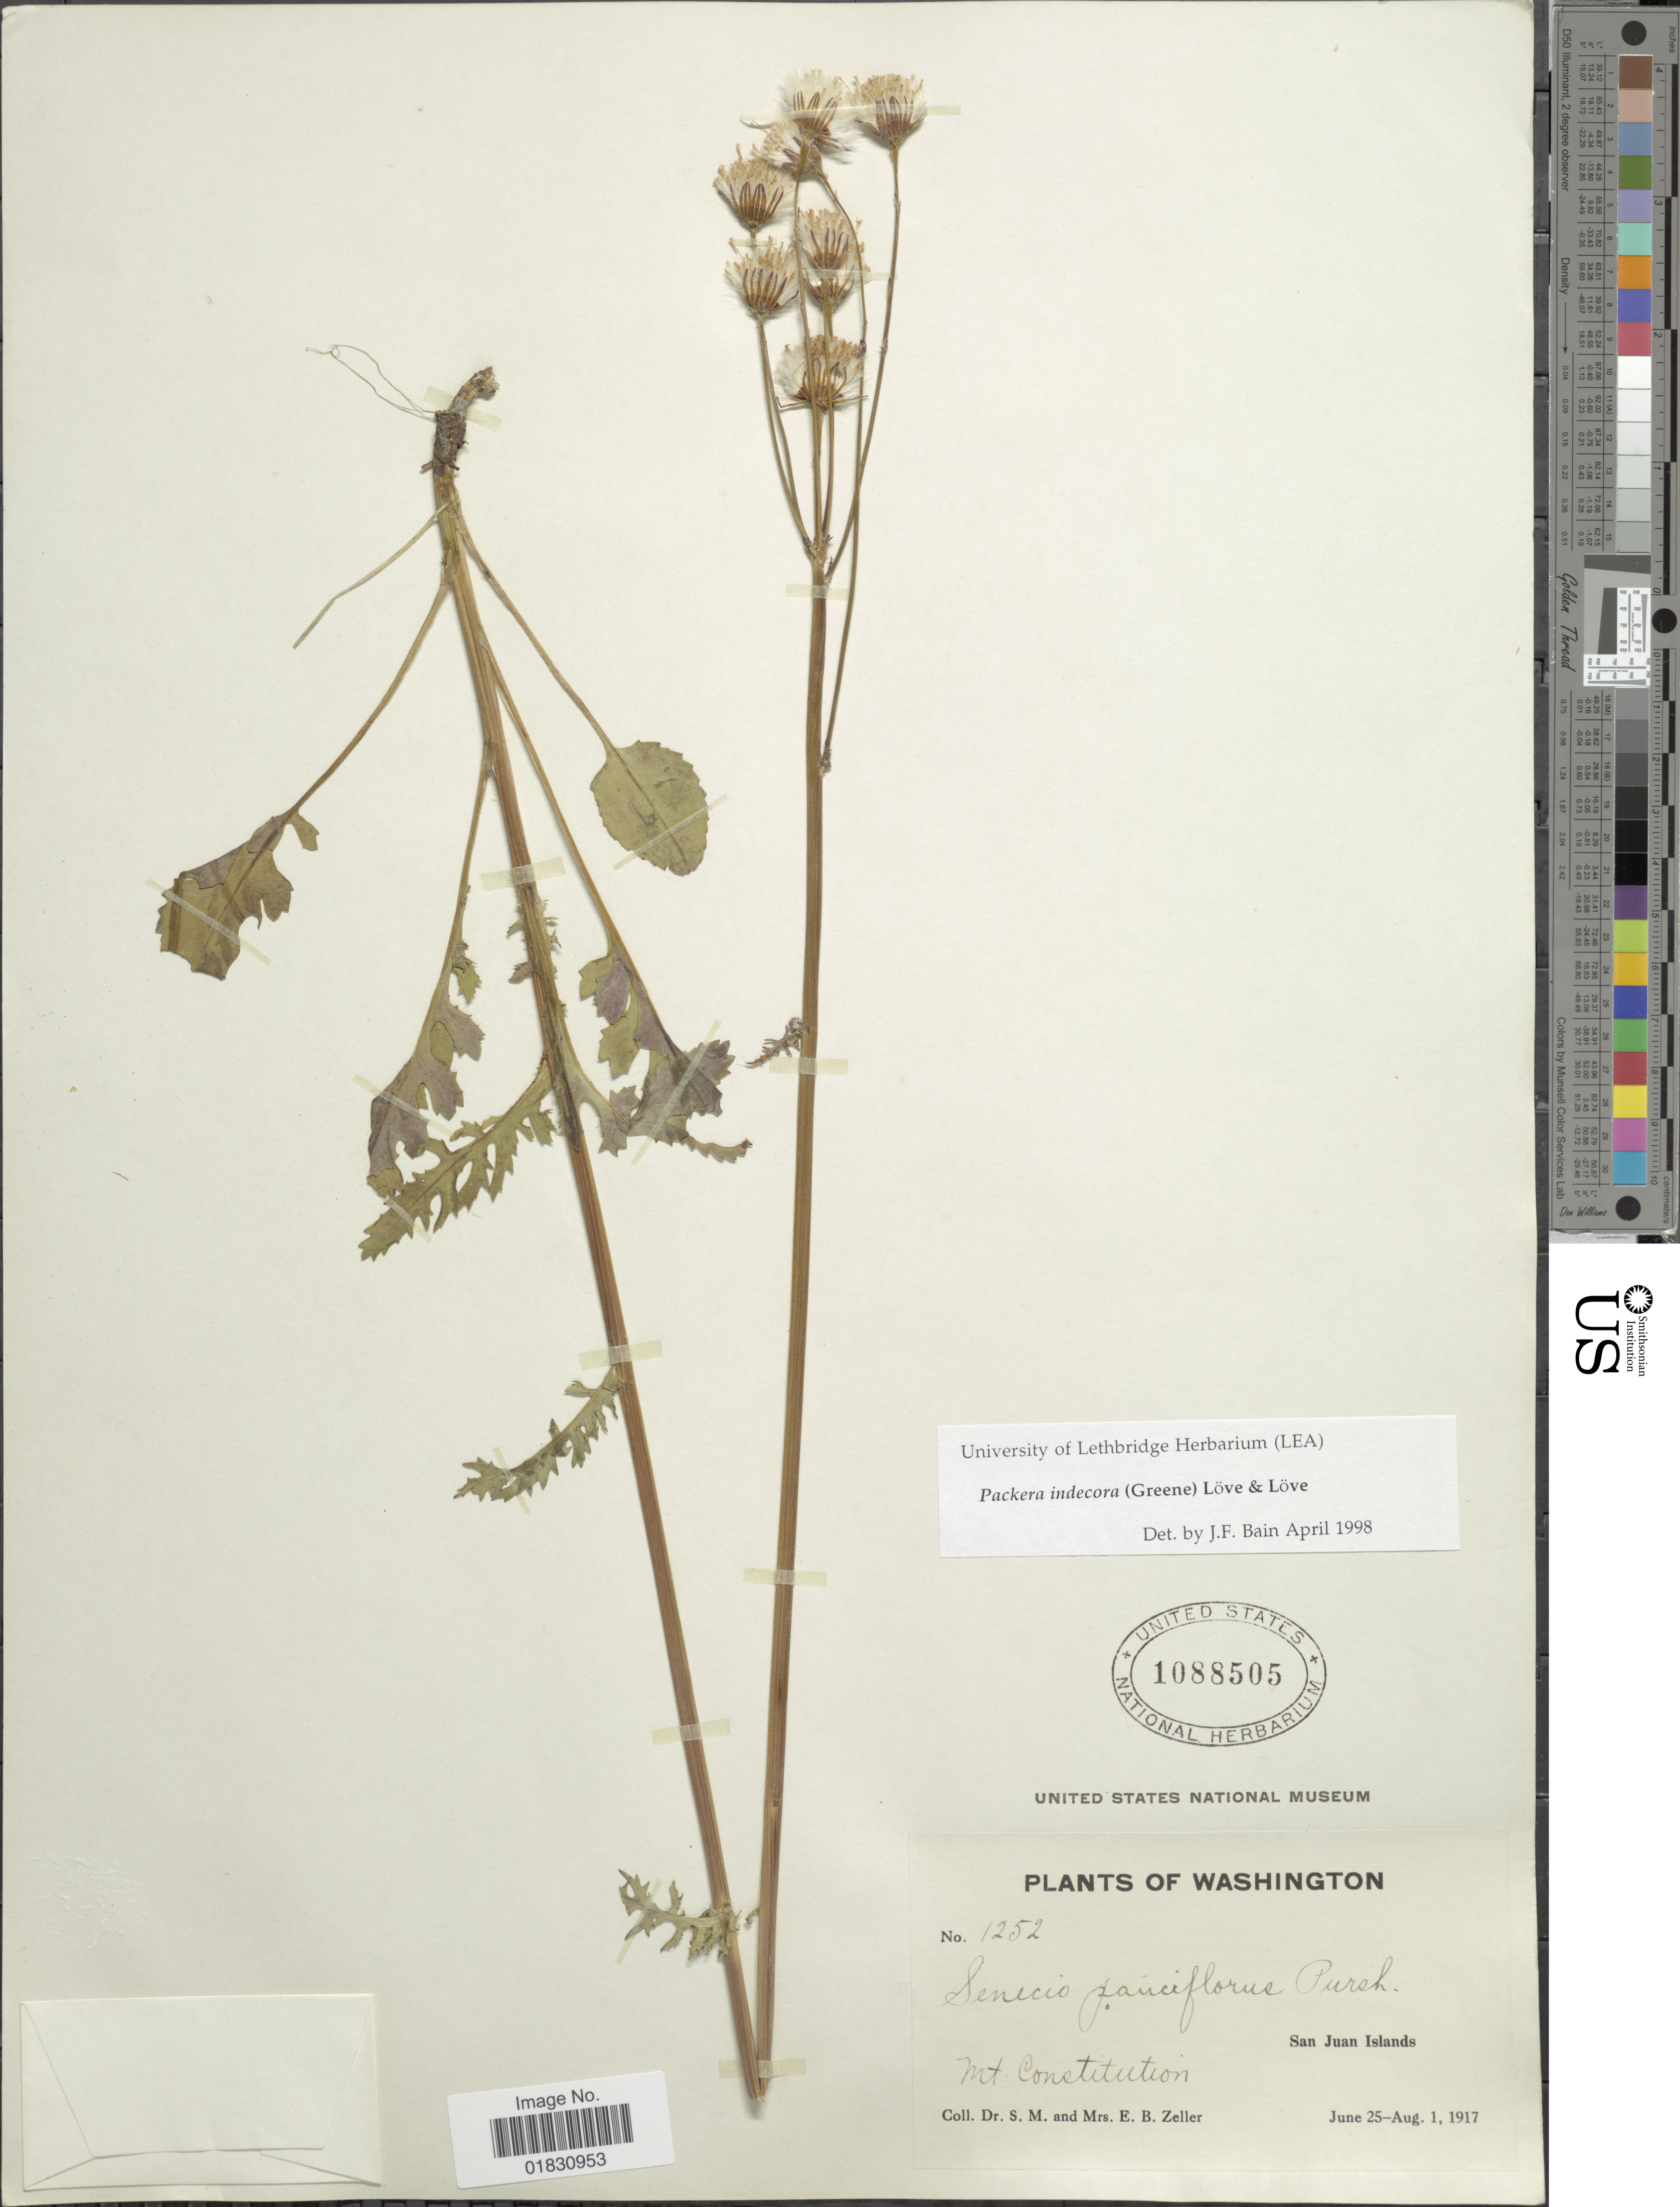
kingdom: Plantae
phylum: Tracheophyta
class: Magnoliopsida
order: Asterales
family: Asteraceae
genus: Packera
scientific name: Packera indecora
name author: (Greene) Á. Löve & D. Löve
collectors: S. Zeller & E. Zeller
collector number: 1252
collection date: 1917-06-25/1917-08-01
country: United States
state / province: Washington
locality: San Juan Islands, Mt. Constitution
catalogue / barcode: US 1088505